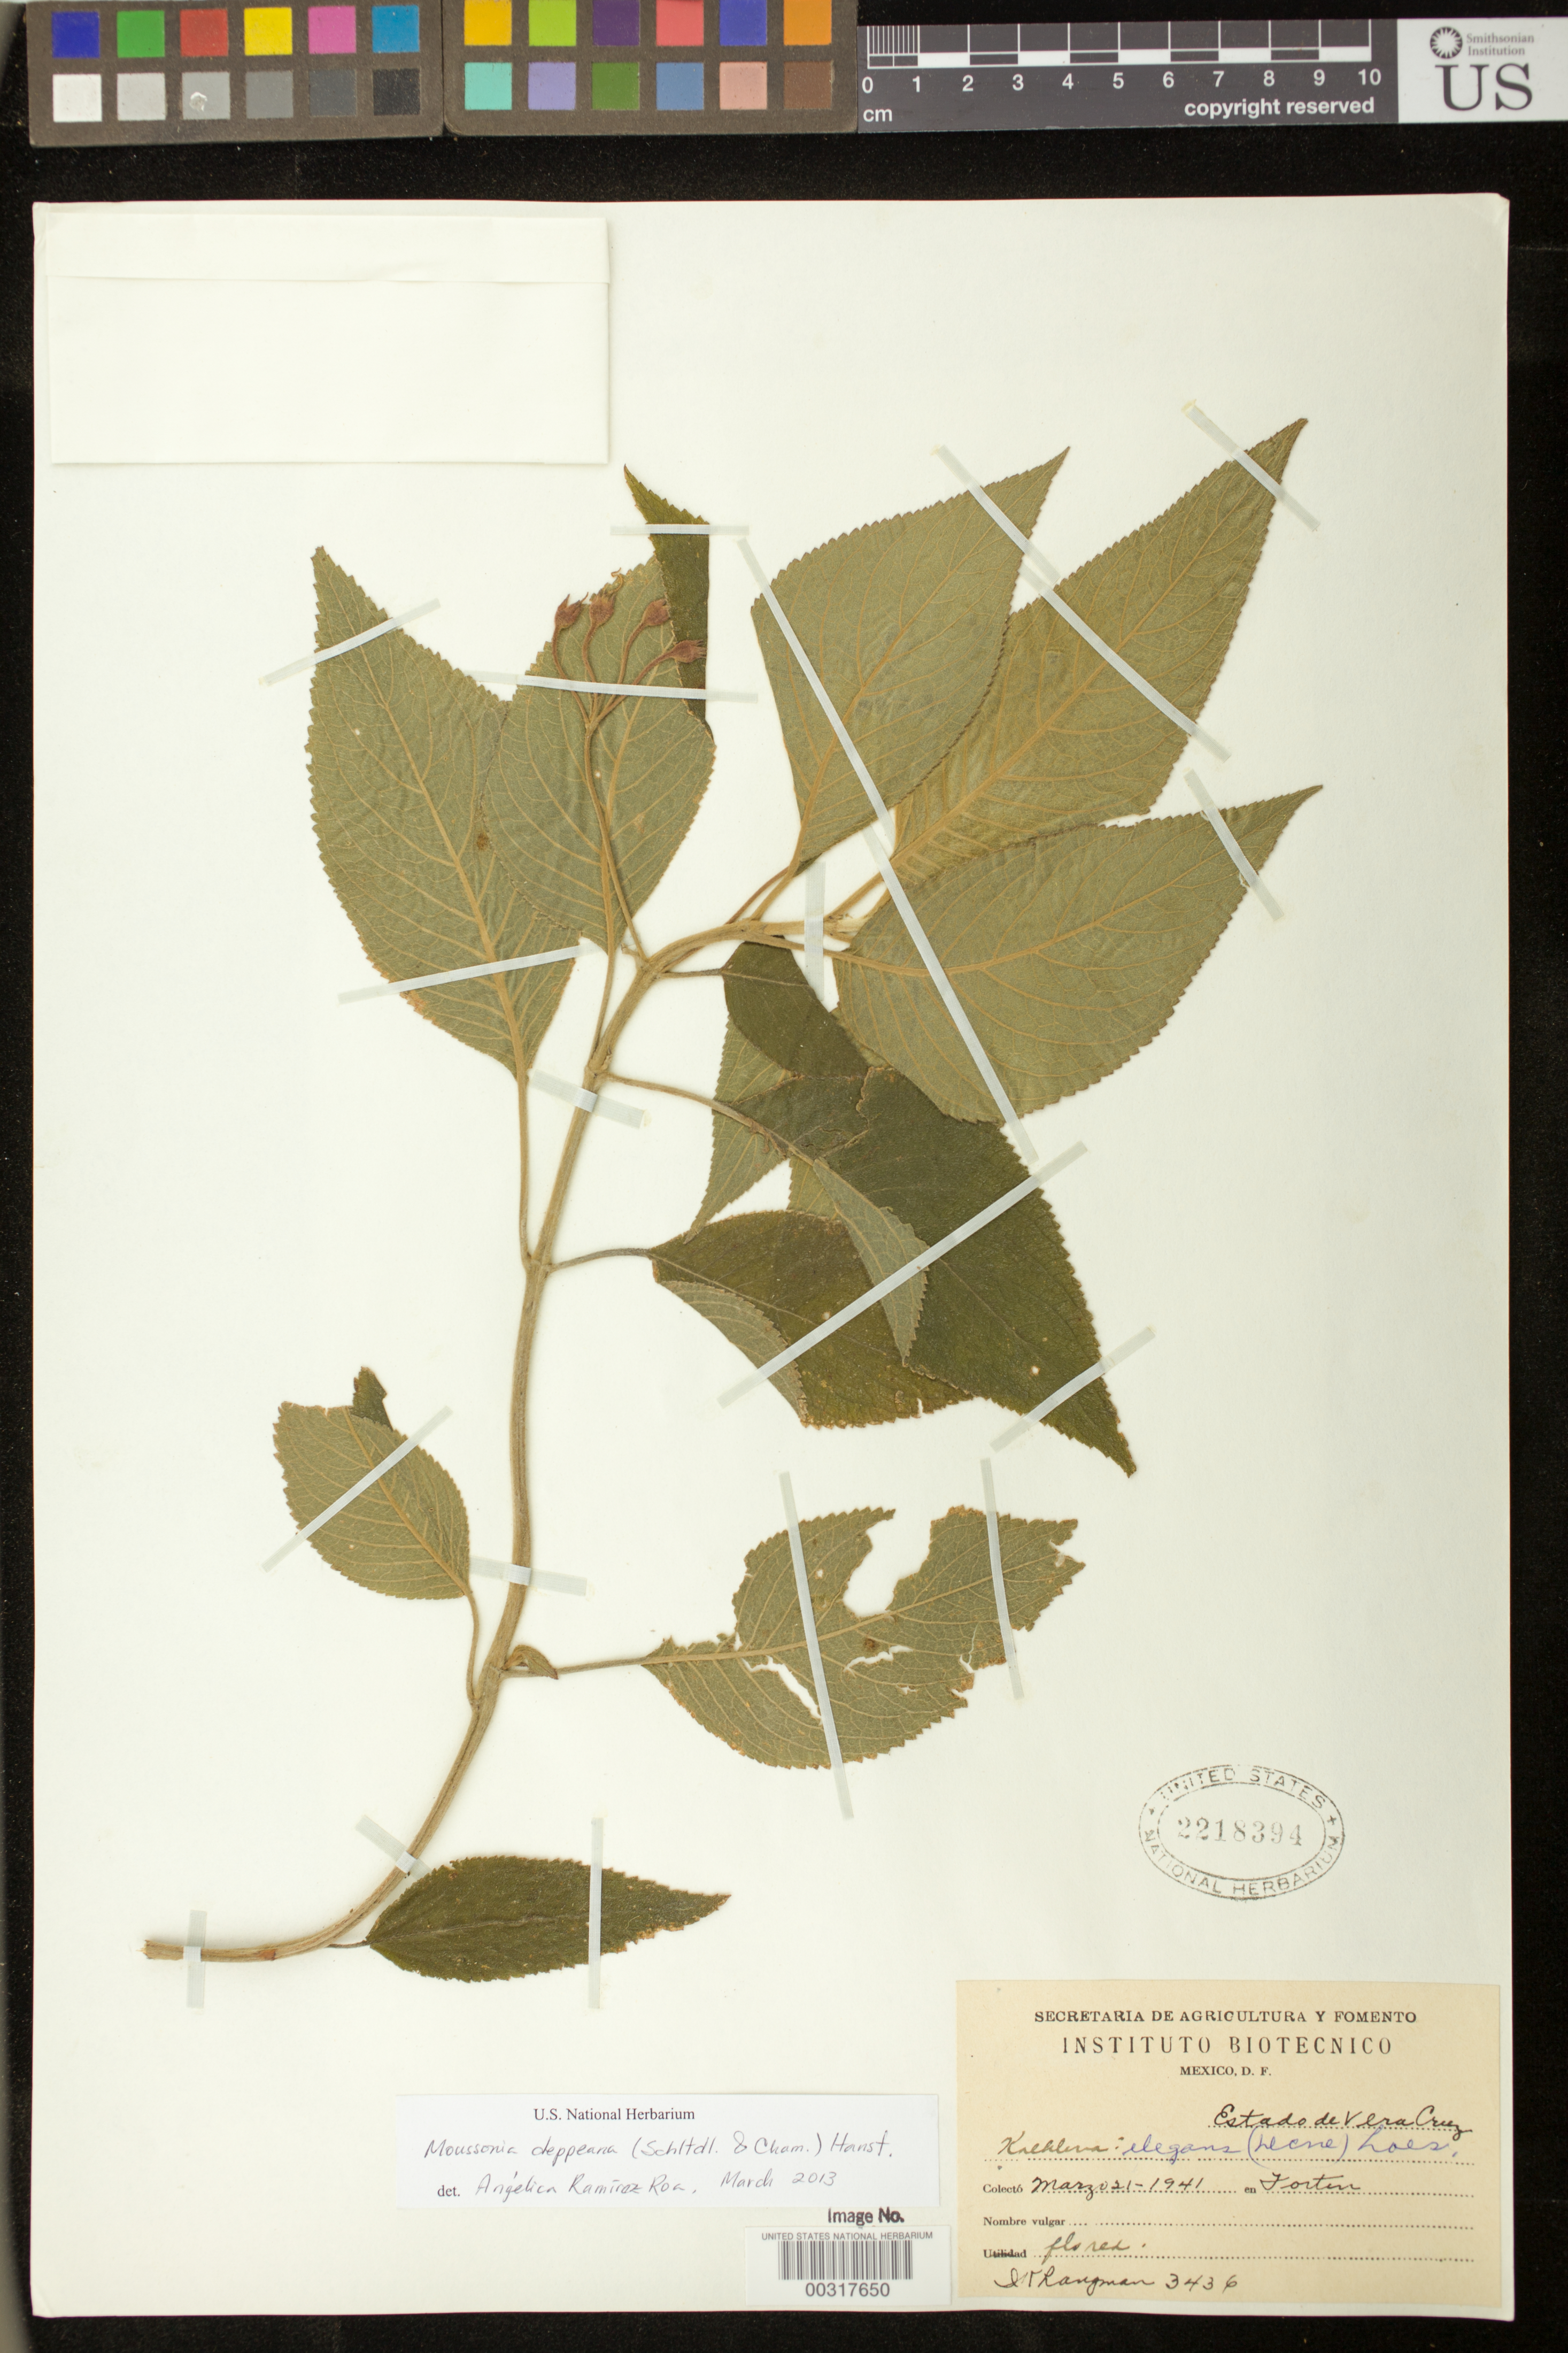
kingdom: Plantae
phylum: Tracheophyta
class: Magnoliopsida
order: Lamiales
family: Gesneriaceae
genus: Moussonia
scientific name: Moussonia deppeana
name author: (Schltdl. & Cham.) Klotzsch ex Hanst.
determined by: Ramírez-Roa, A.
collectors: I. K. Langman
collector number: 3436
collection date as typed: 21 Mar 1941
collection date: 1941-03-21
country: Mexico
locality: Forten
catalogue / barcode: US 2218394